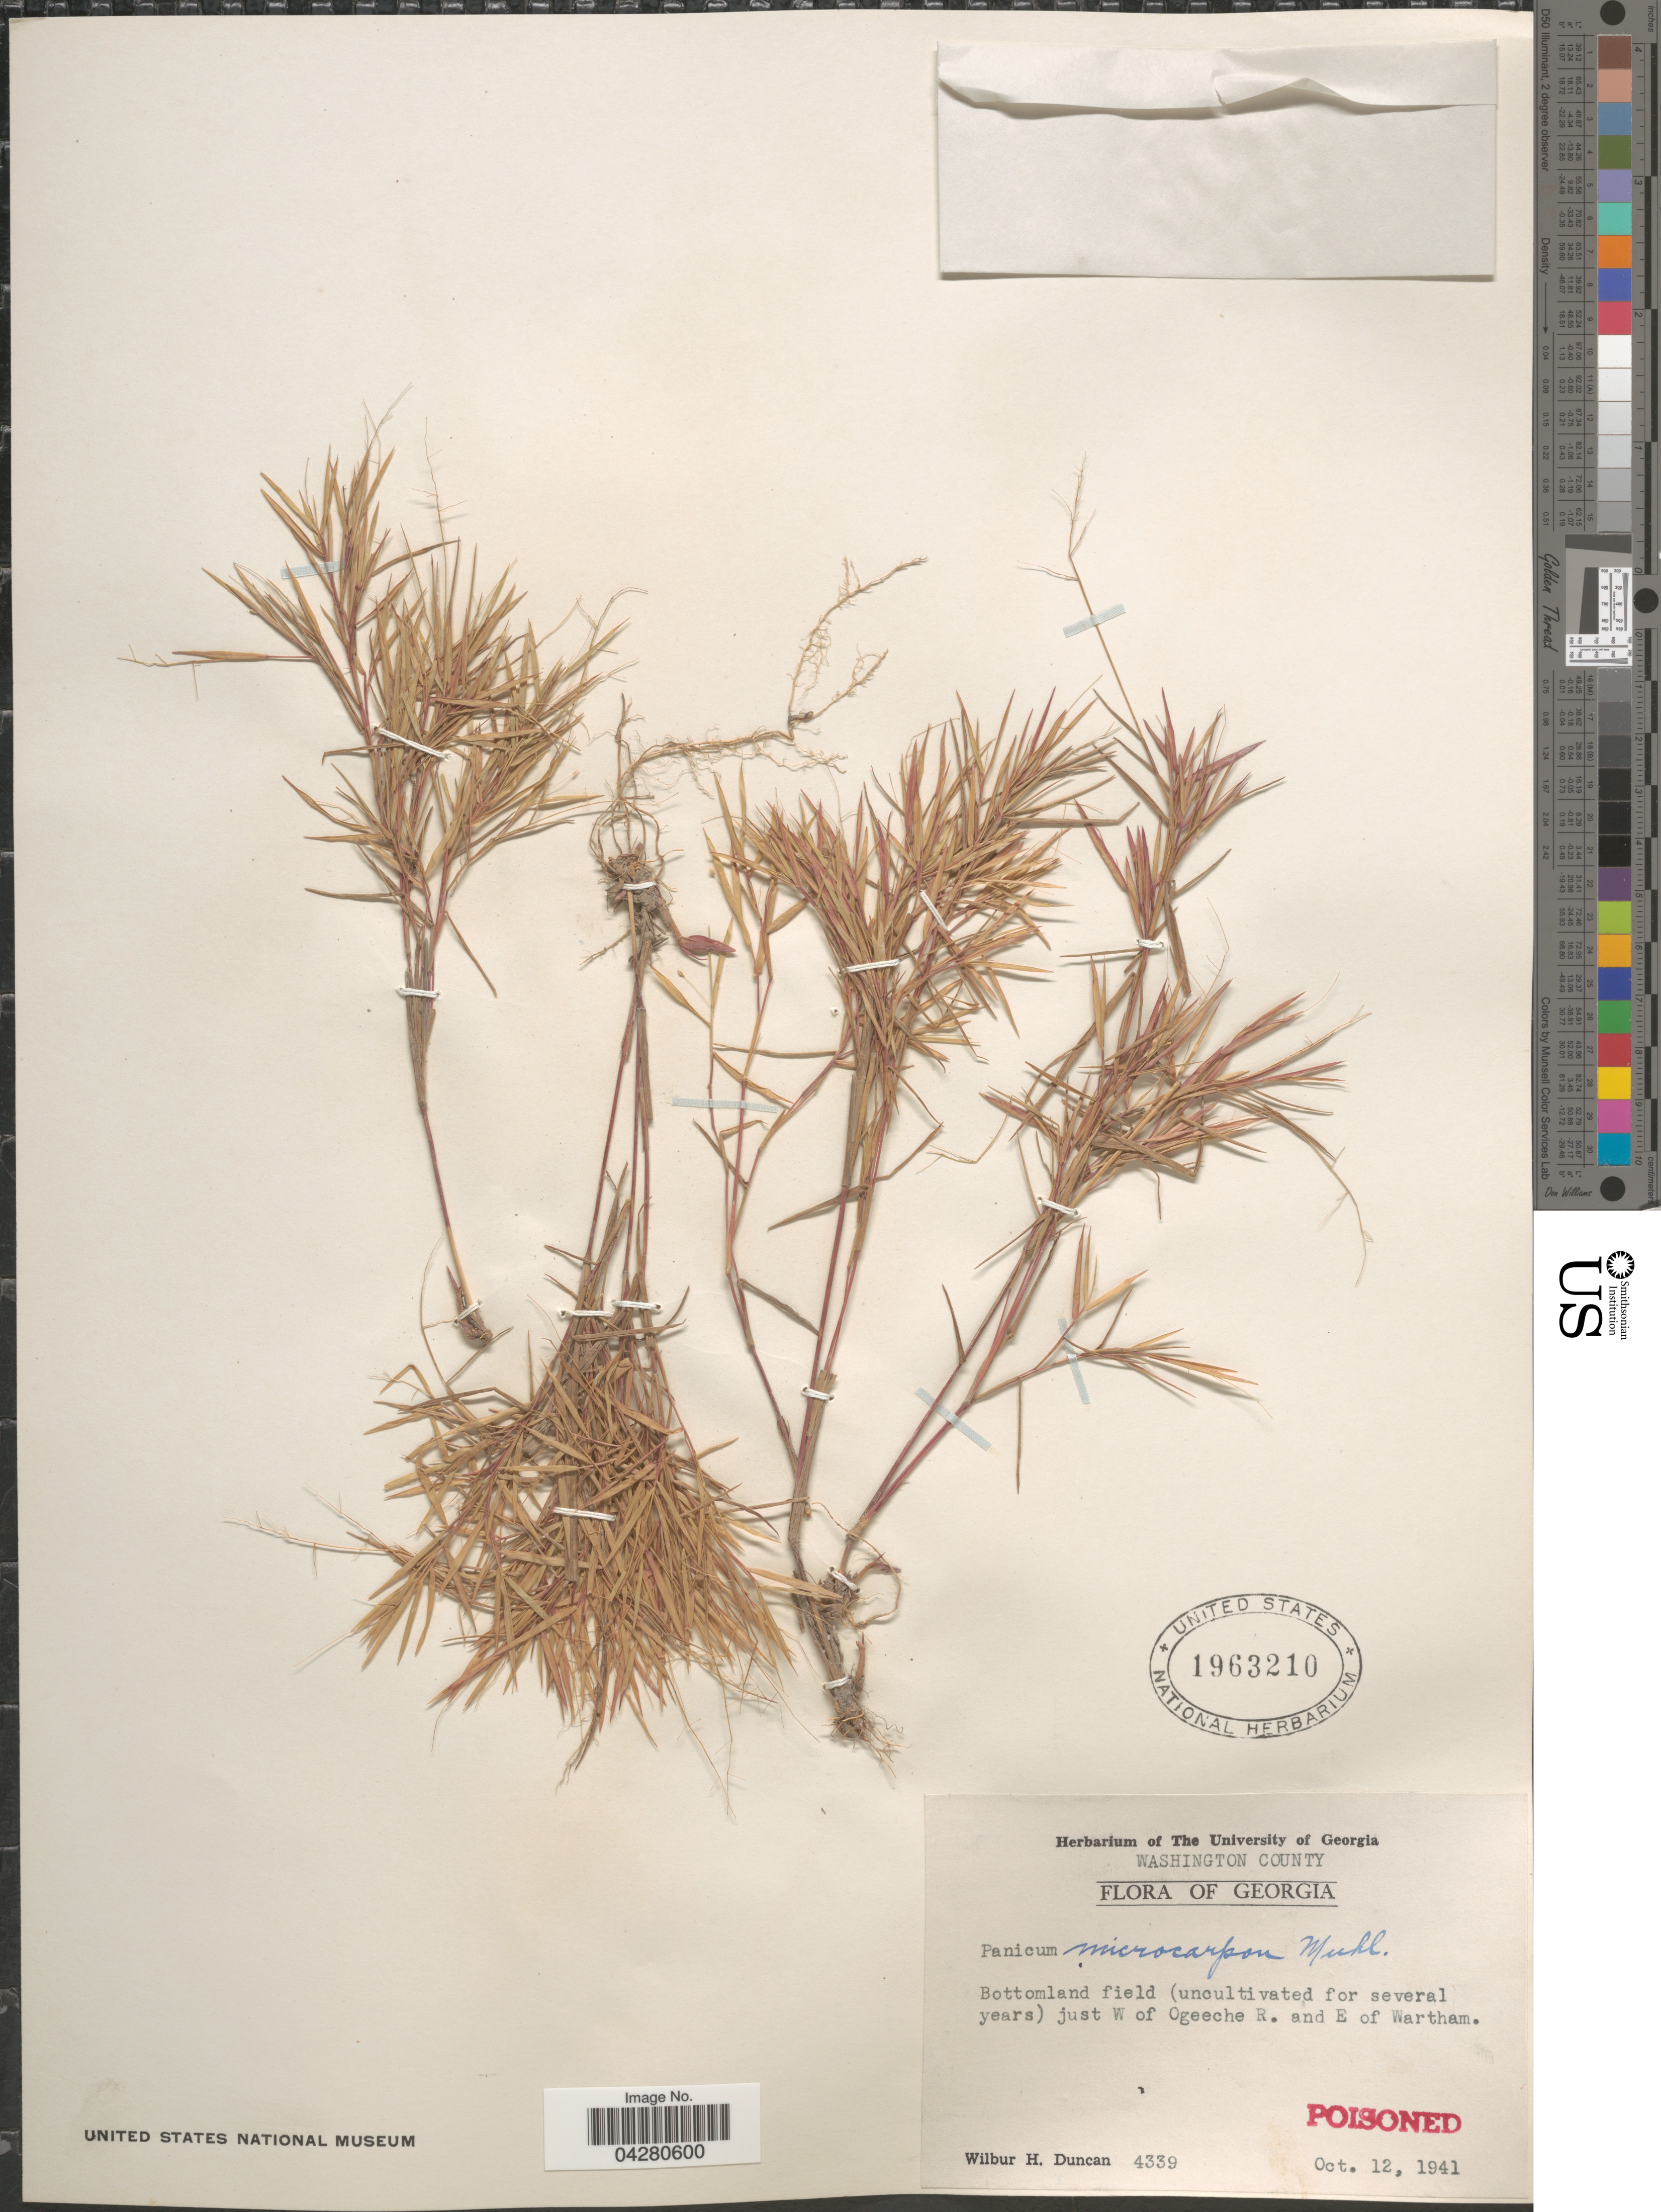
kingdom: Plantae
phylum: Tracheophyta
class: Liliopsida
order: Poales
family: Poaceae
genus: Dichanthelium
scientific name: Dichanthelium dichotomum var. dichotomum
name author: (L.) Gould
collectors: W. H. Duncan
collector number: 4339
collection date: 1941-10-12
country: United States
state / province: Georgia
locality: Washington County. Bottomland field (uncultivated for several years) just W of Ogeeche R. and E of Wartham.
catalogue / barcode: US 1963210